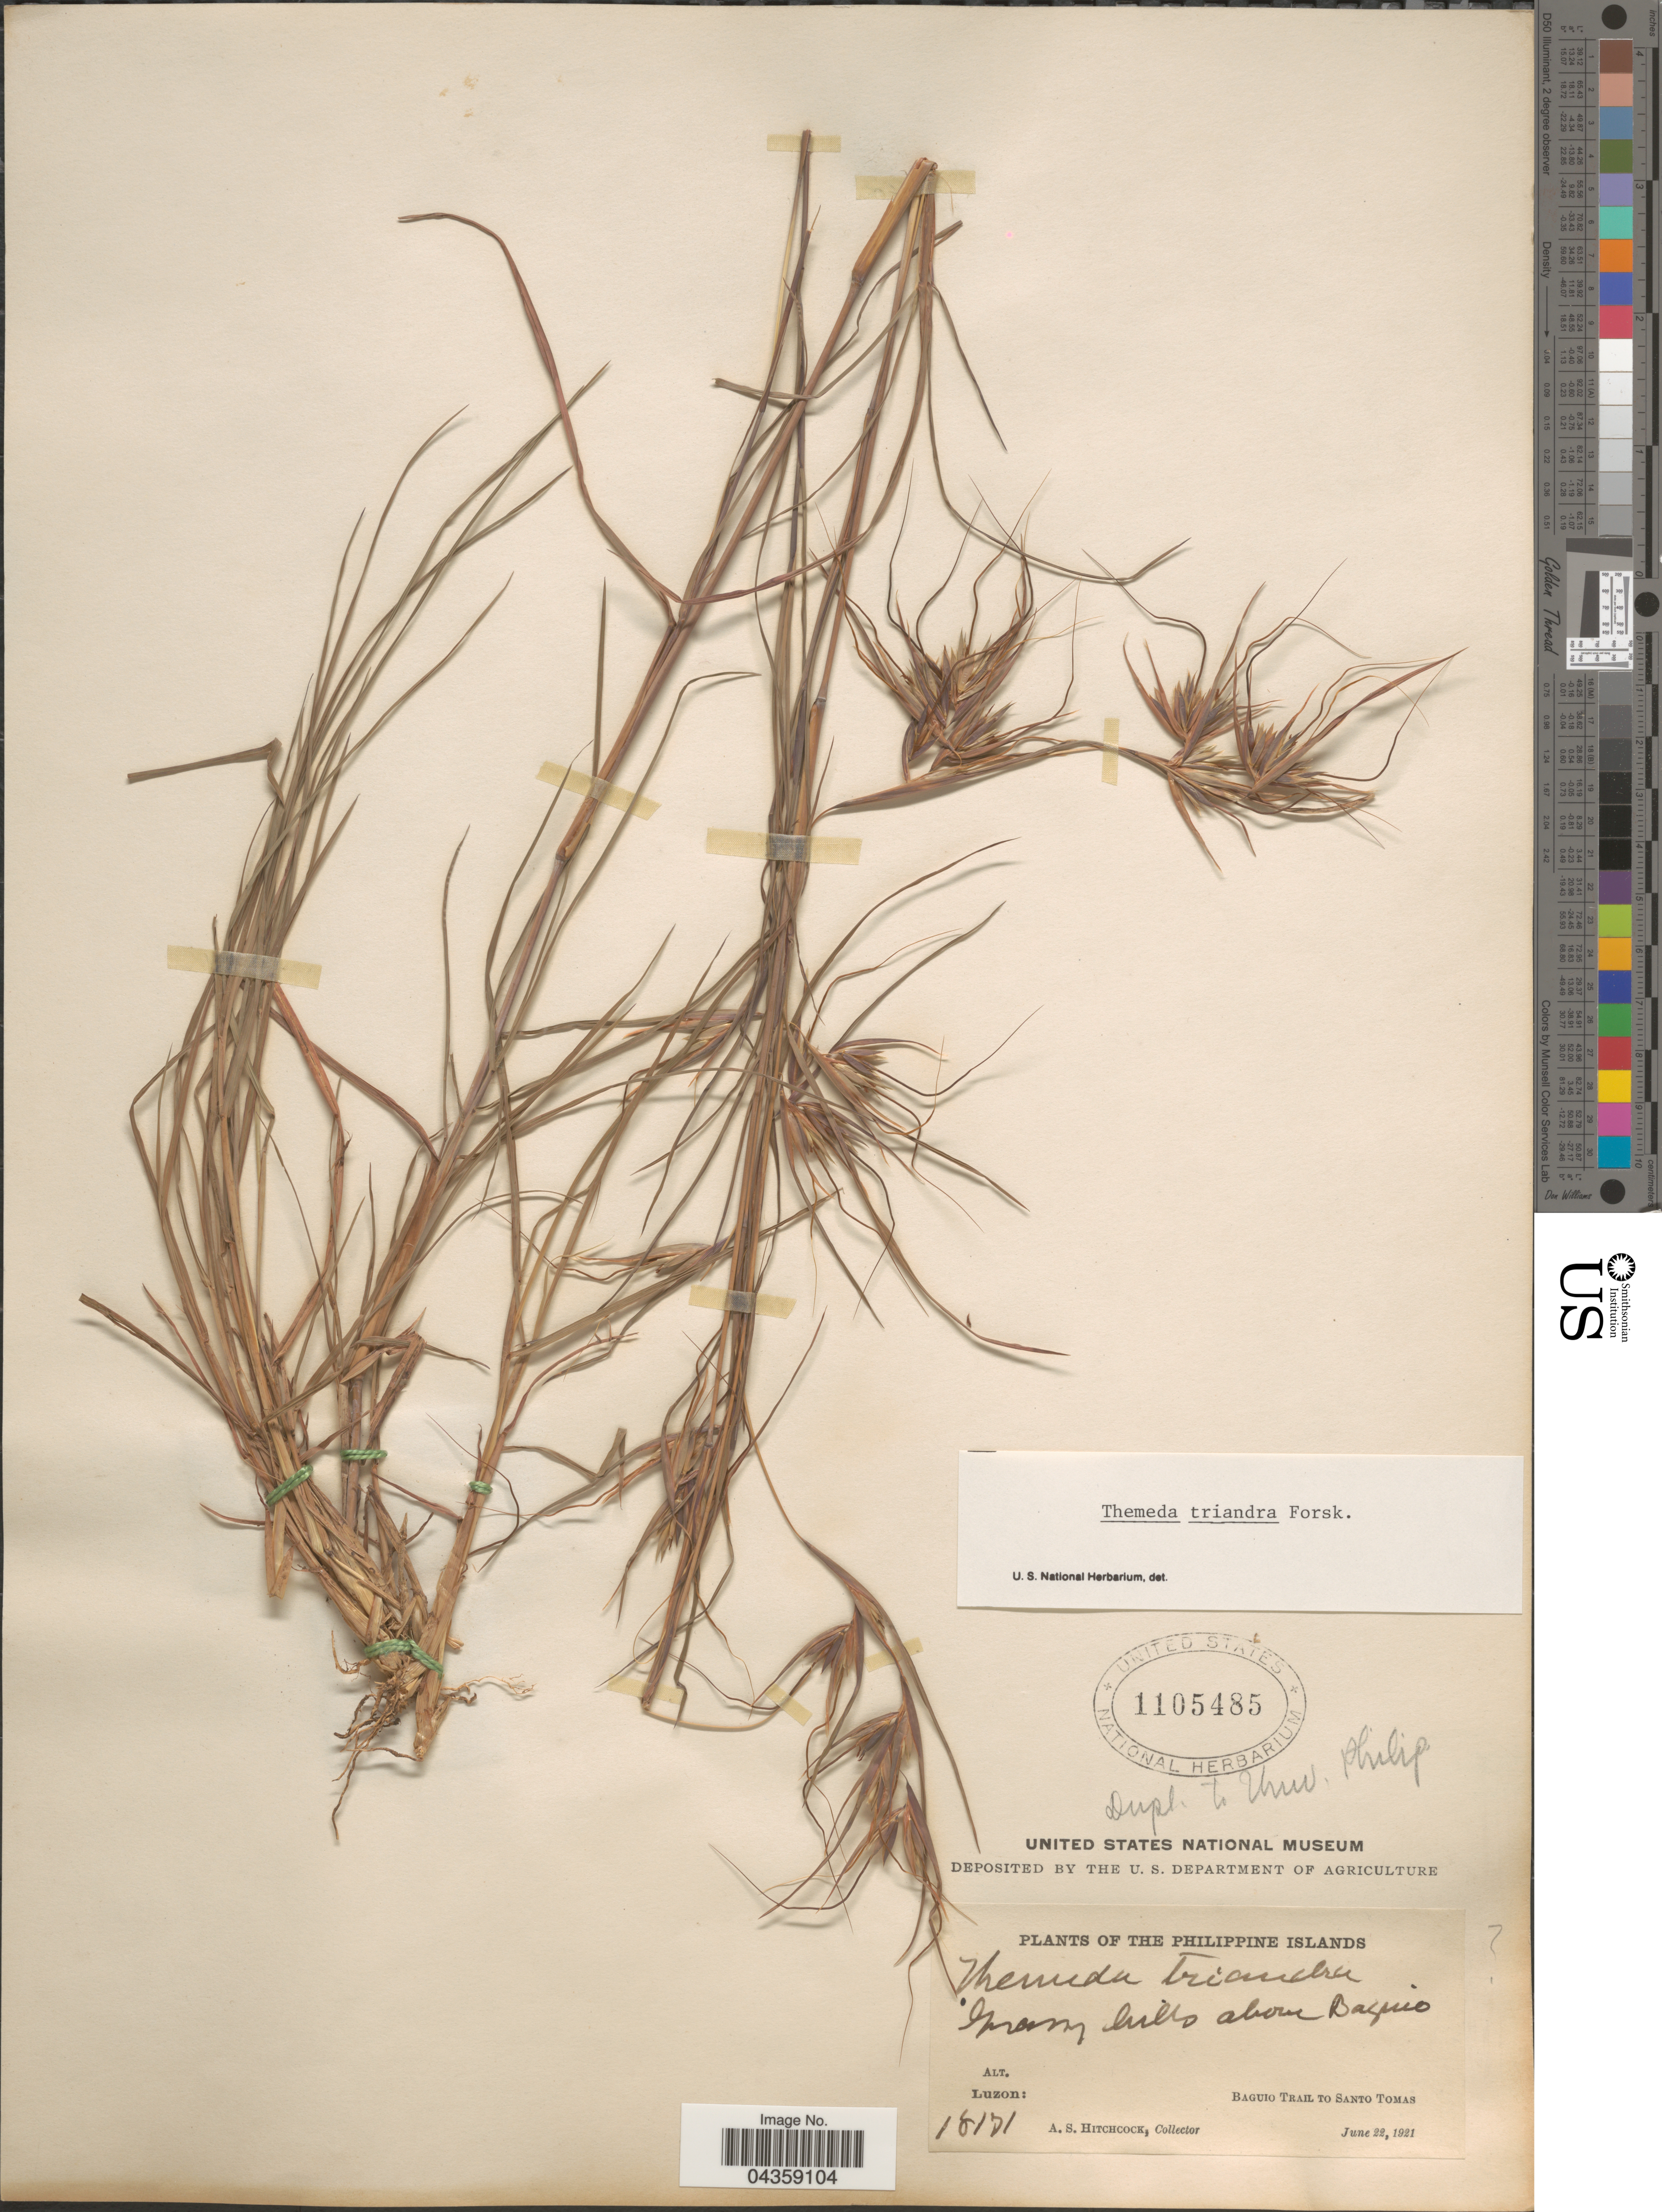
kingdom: Plantae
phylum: Tracheophyta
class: Liliopsida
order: Poales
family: Poaceae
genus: Themeda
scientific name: Themeda triandra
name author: Forssk.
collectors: A. S. Hitchcock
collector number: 18171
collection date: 1921-06-22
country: Philippines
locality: The Philippine Islands. Luzon: Baguio Trail to Santo Tomas.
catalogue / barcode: US 1105485